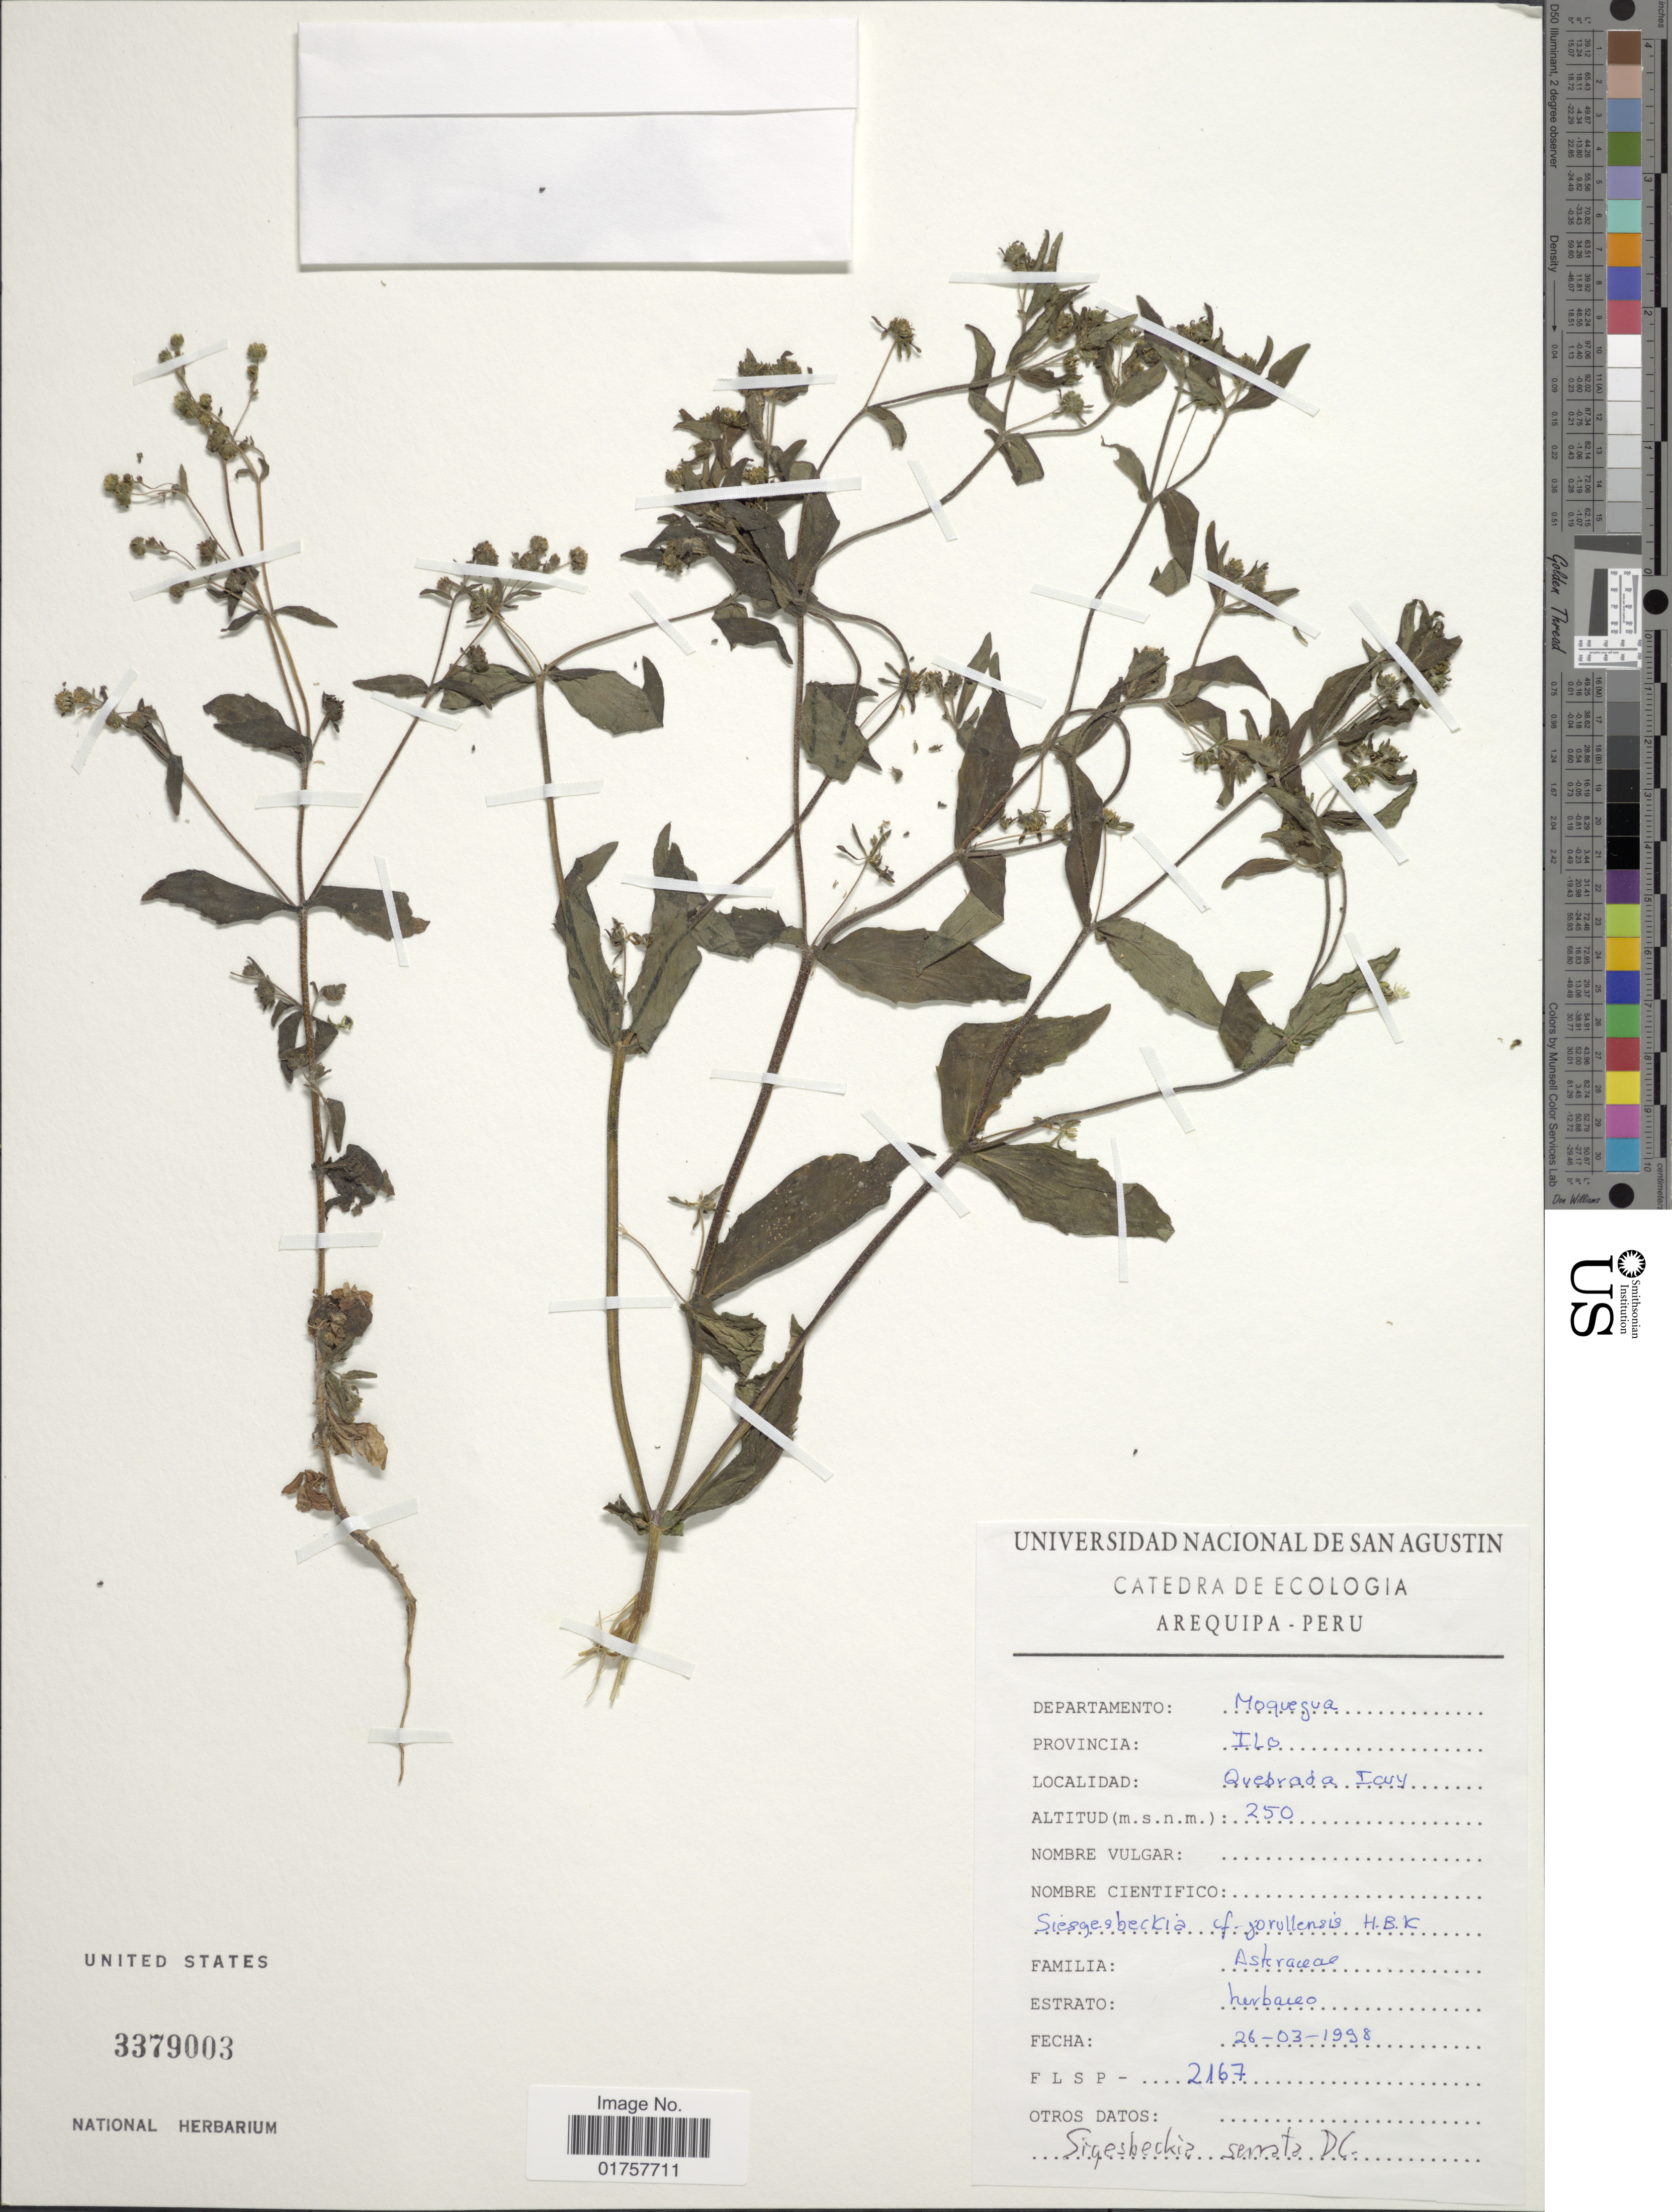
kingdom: Plantae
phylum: Tracheophyta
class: Magnoliopsida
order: Asterales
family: Asteraceae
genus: Sigesbeckia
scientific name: Sigesbeckia serrata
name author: DC.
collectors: Univ. Nac. De San Agustin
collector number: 2167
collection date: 1998-03-26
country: Peru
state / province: Moquegua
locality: Provincia: Ilo. Quebrada Icuy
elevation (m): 250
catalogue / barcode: US 3379003